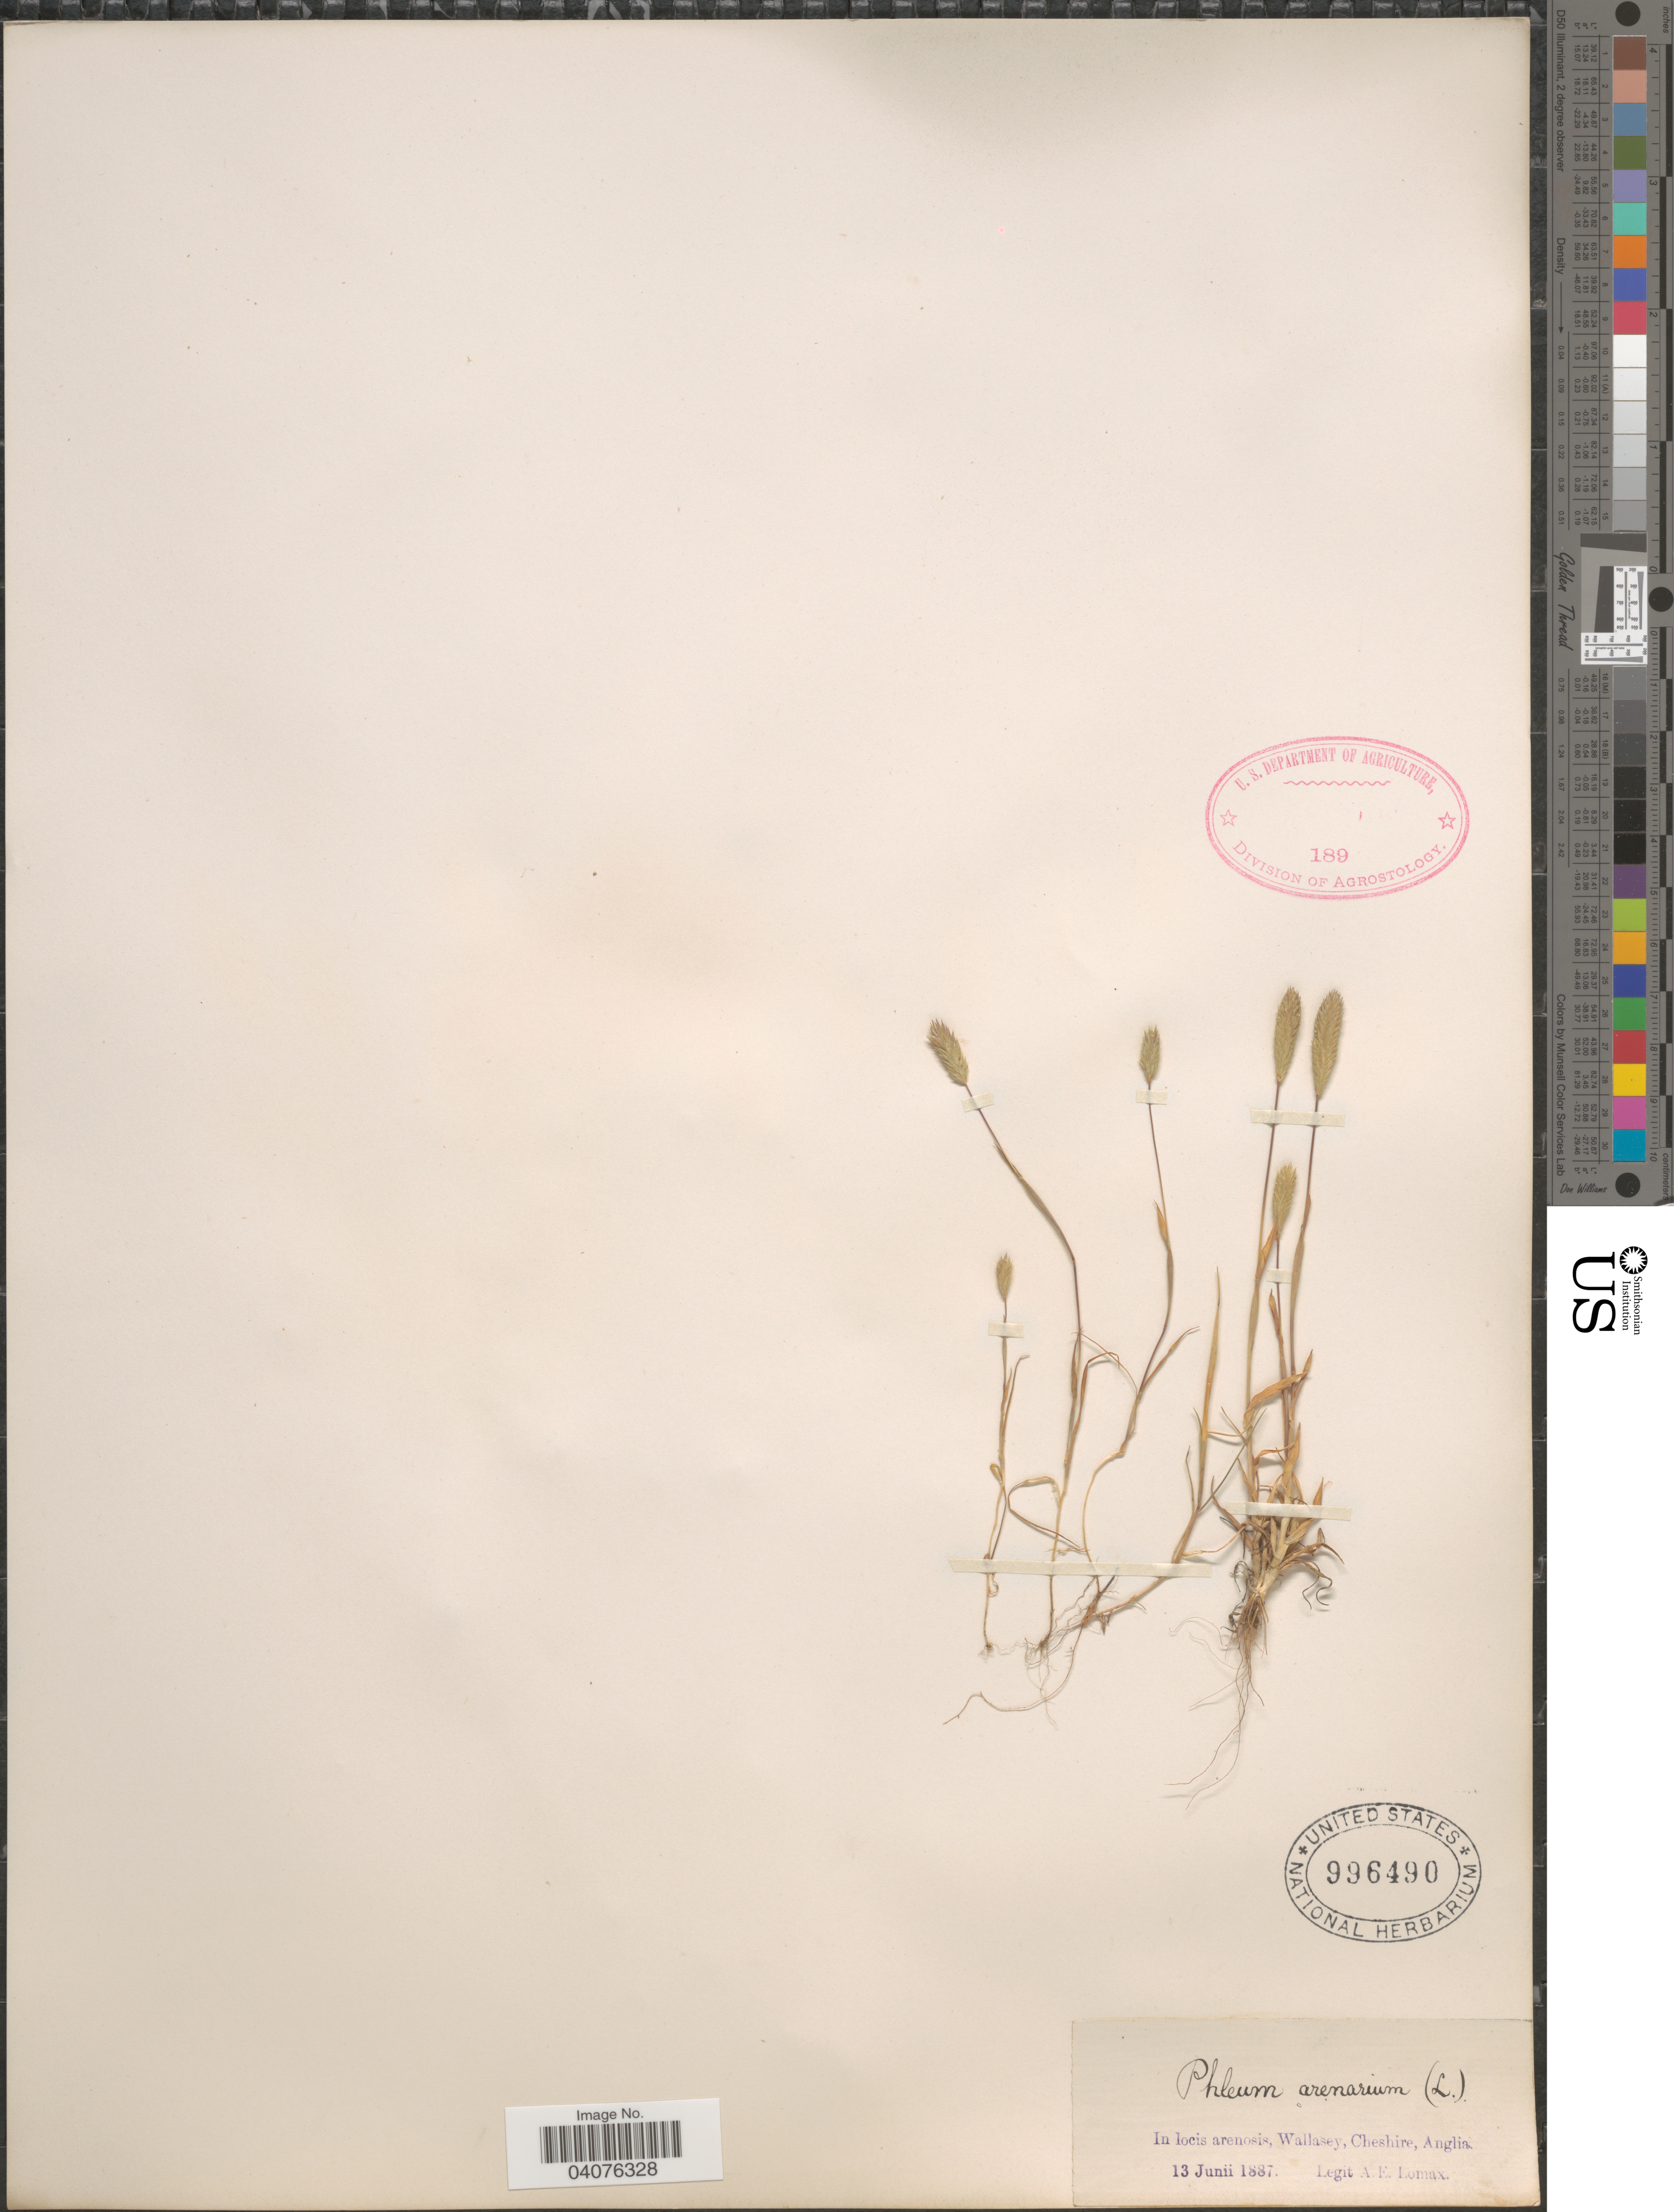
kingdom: Plantae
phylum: Tracheophyta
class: Liliopsida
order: Poales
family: Poaceae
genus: Phleum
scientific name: Phleum arenarium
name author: L.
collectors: A. Lomax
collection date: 1887-06-13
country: United Kingdom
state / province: England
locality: In locis arenosis, Wallasey, Cheshire, Anglia.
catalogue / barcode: US 996490